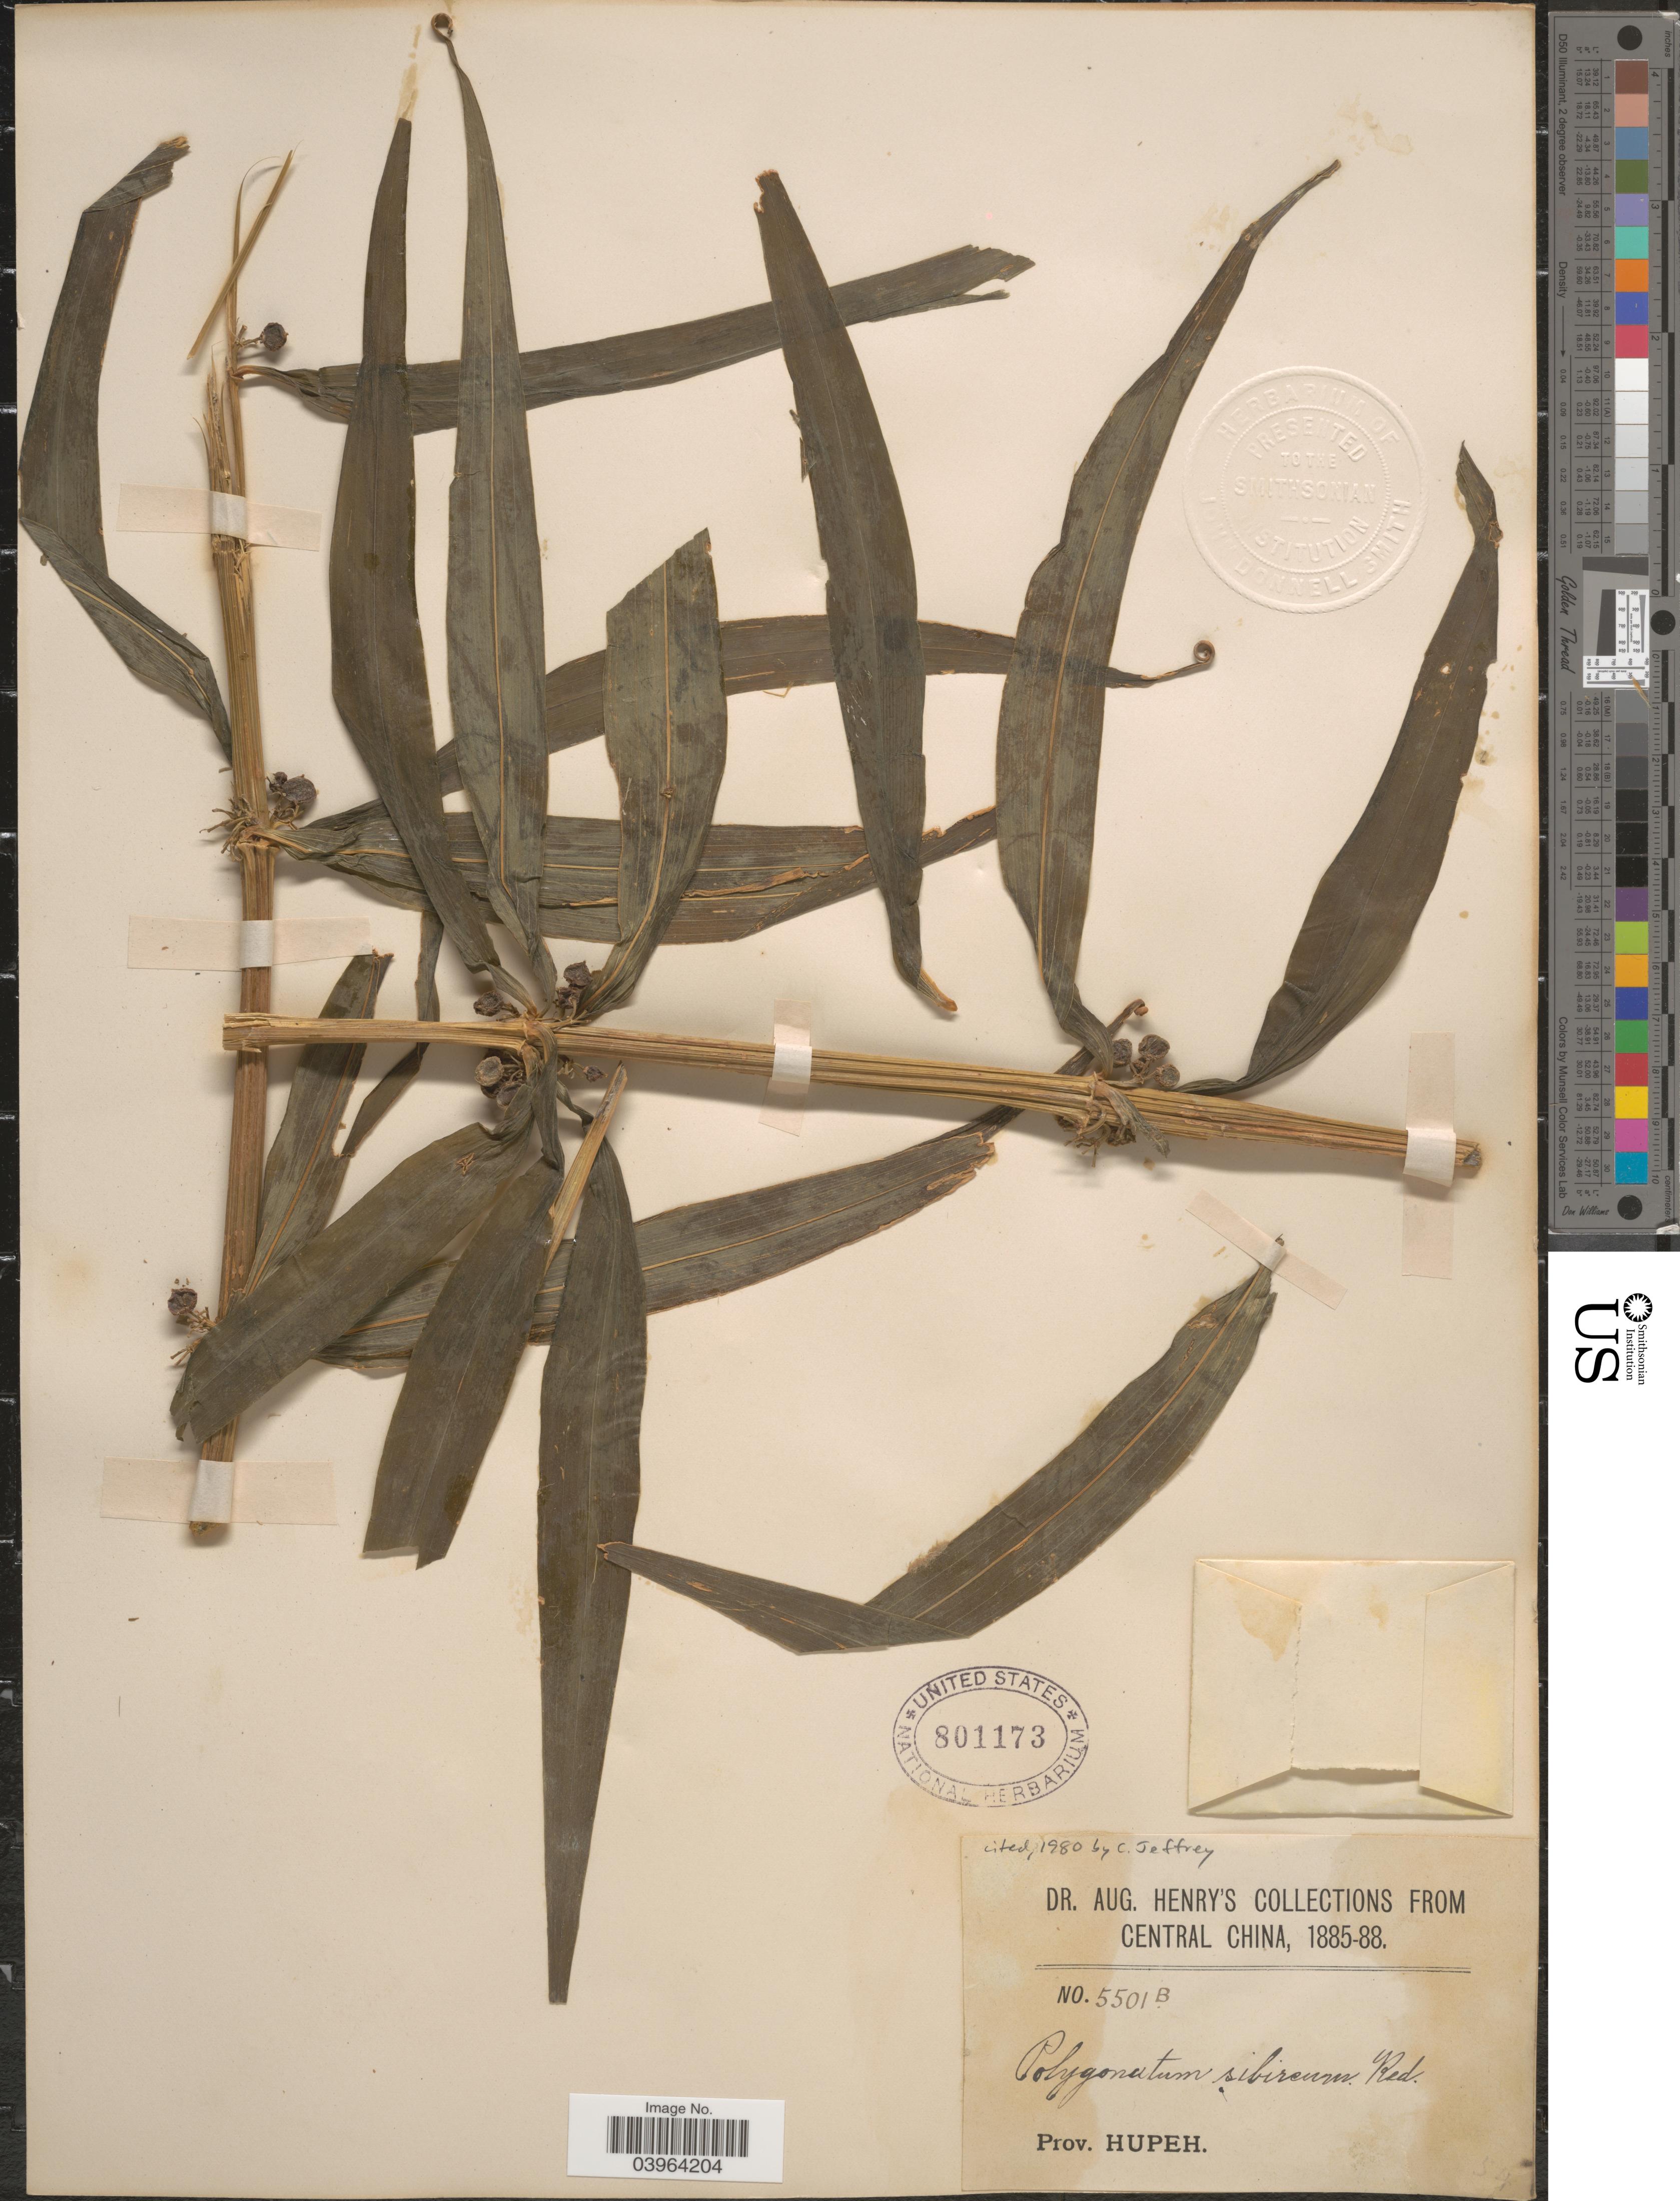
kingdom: Plantae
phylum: Tracheophyta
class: Liliopsida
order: Asparagales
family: Asparagaceae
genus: Polygonatum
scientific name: Polygonatum sibiricum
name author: F. Delaroche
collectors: A. Henry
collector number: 5501B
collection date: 1885/1888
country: China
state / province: Hubei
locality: Prov. Hupeh.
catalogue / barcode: US 801173